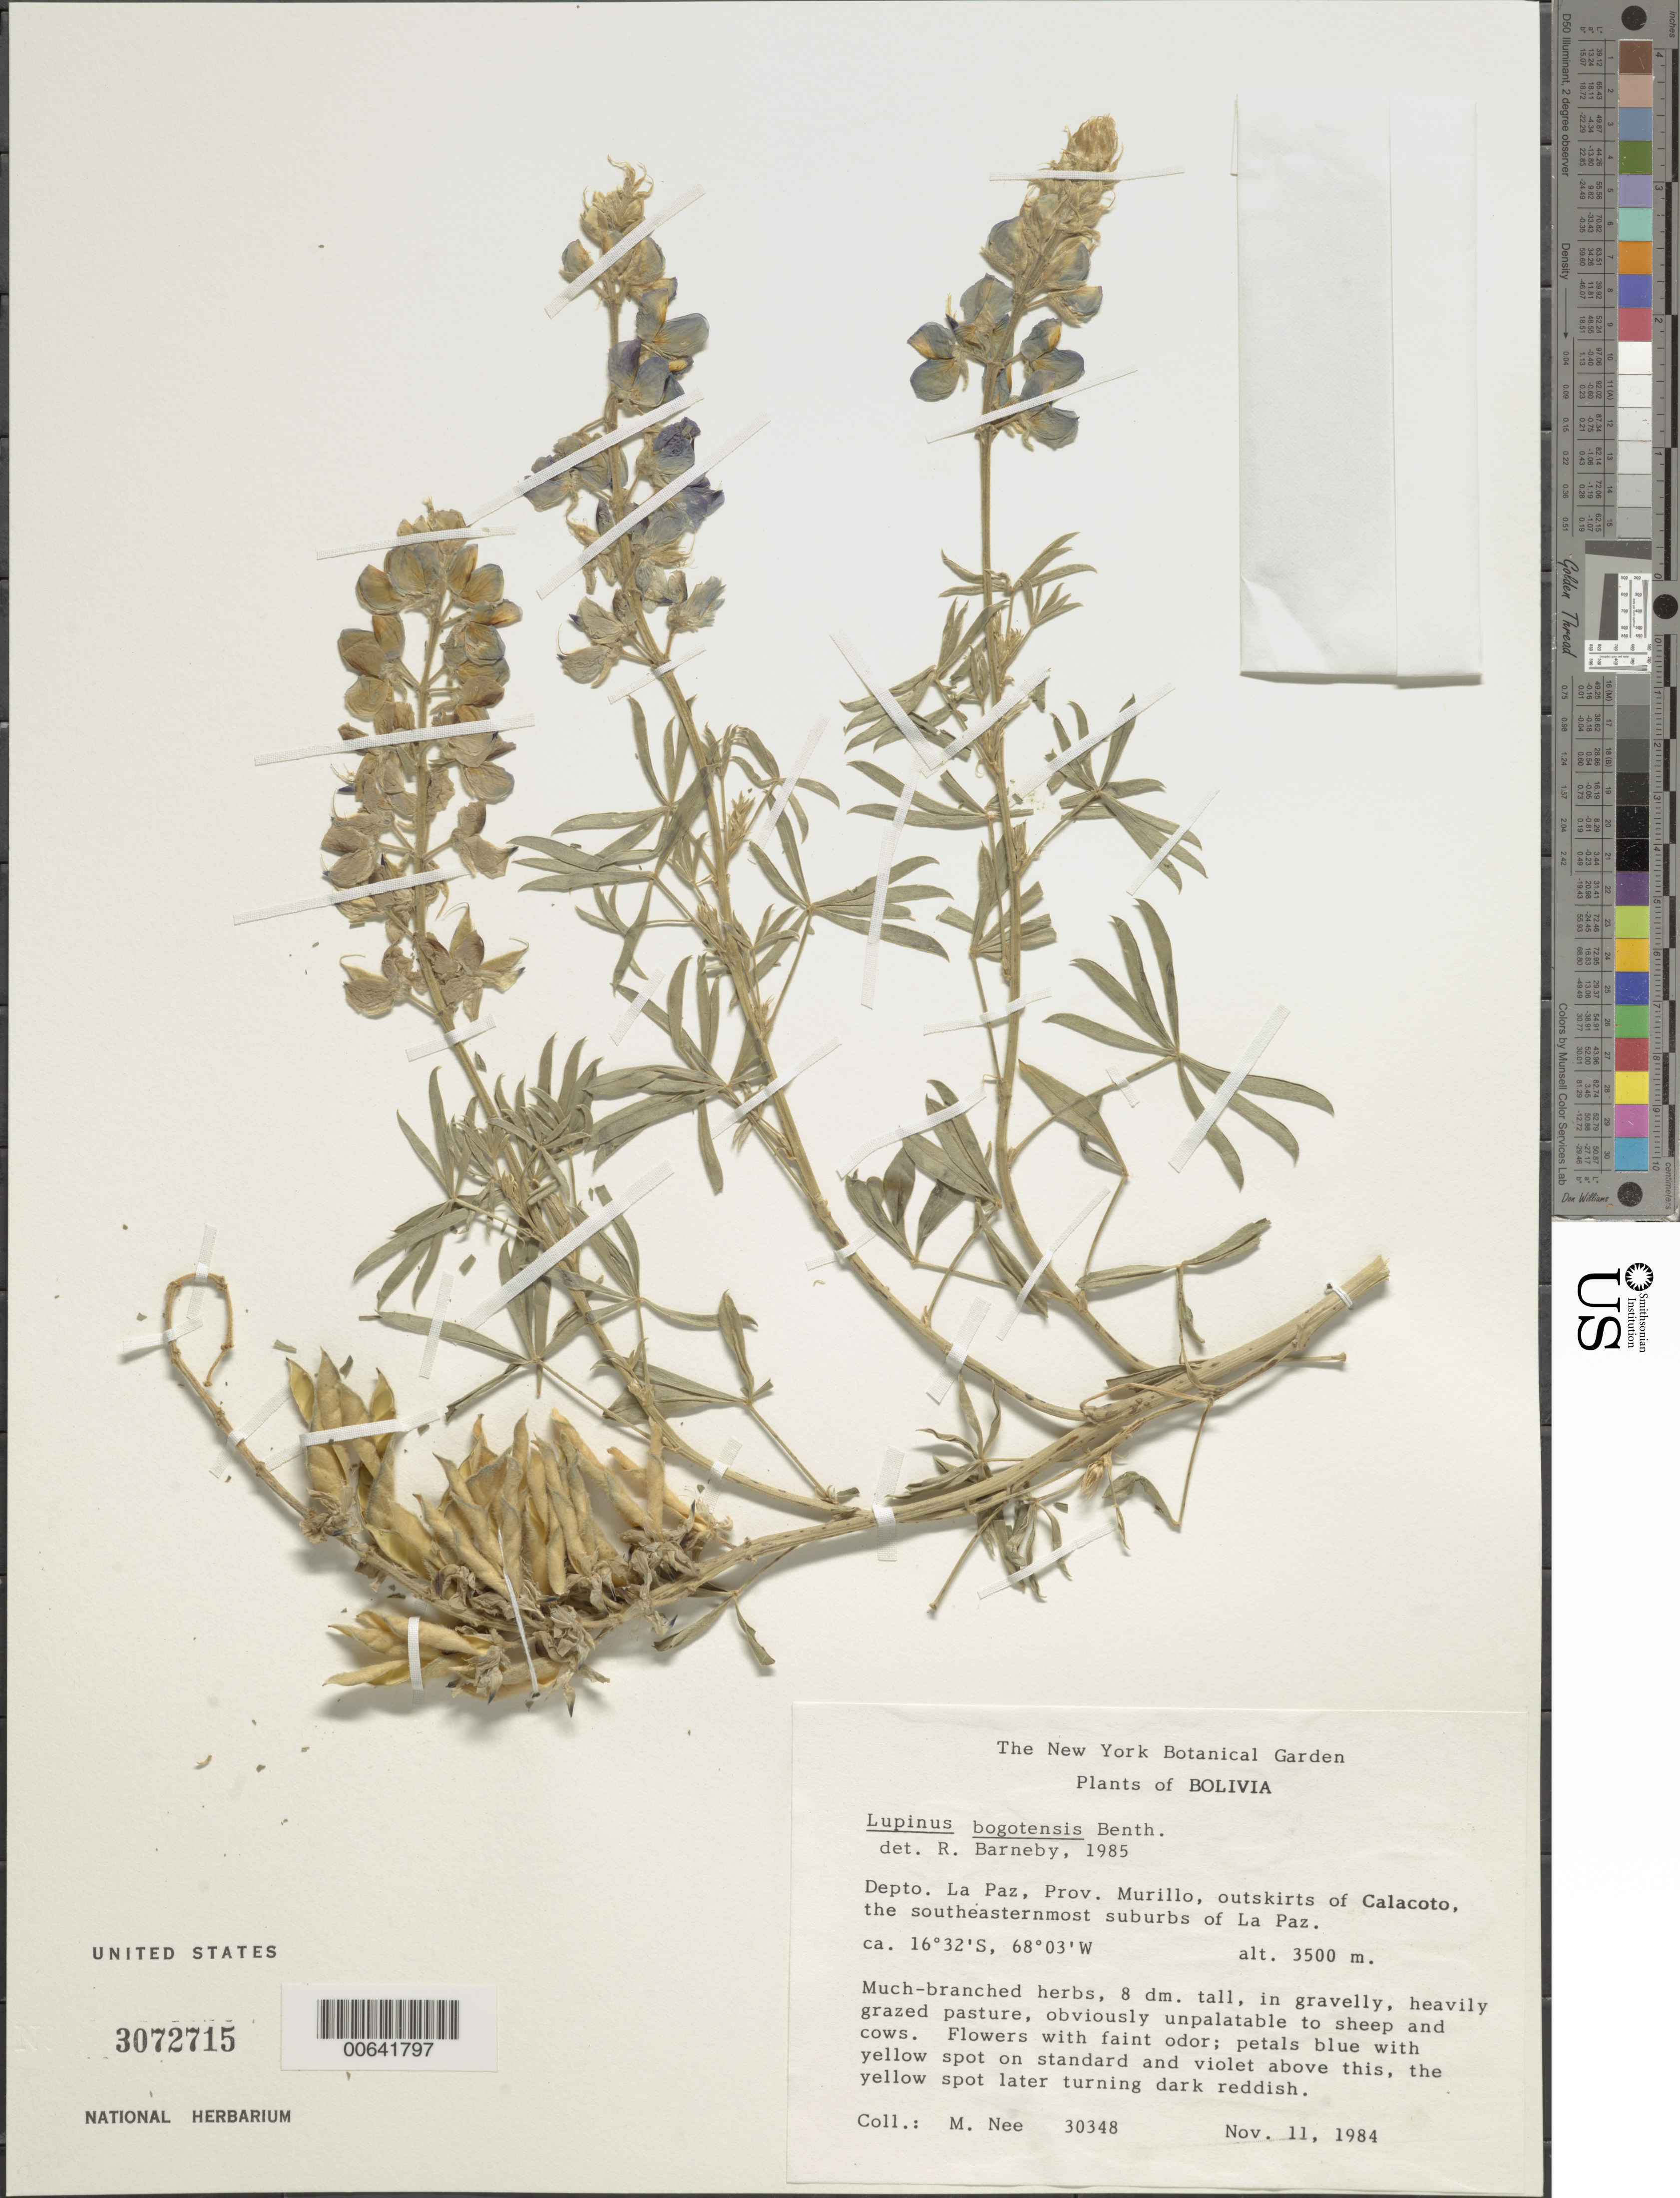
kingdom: Plantae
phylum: Tracheophyta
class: Magnoliopsida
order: Fabales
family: Fabaceae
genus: Lupinus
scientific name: Lupinus bogotensis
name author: Benth.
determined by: Barneby, Rupert C., (NY)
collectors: M. Nee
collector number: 30348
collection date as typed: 11 Oct 1912 or 10 Nov 1912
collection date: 1912-10-11 or 1912-11-10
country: Bolivia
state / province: La Paz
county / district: Murillo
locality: Afueras de La Paz, Zona de Calacoto.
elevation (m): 3500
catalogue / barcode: US 3072715